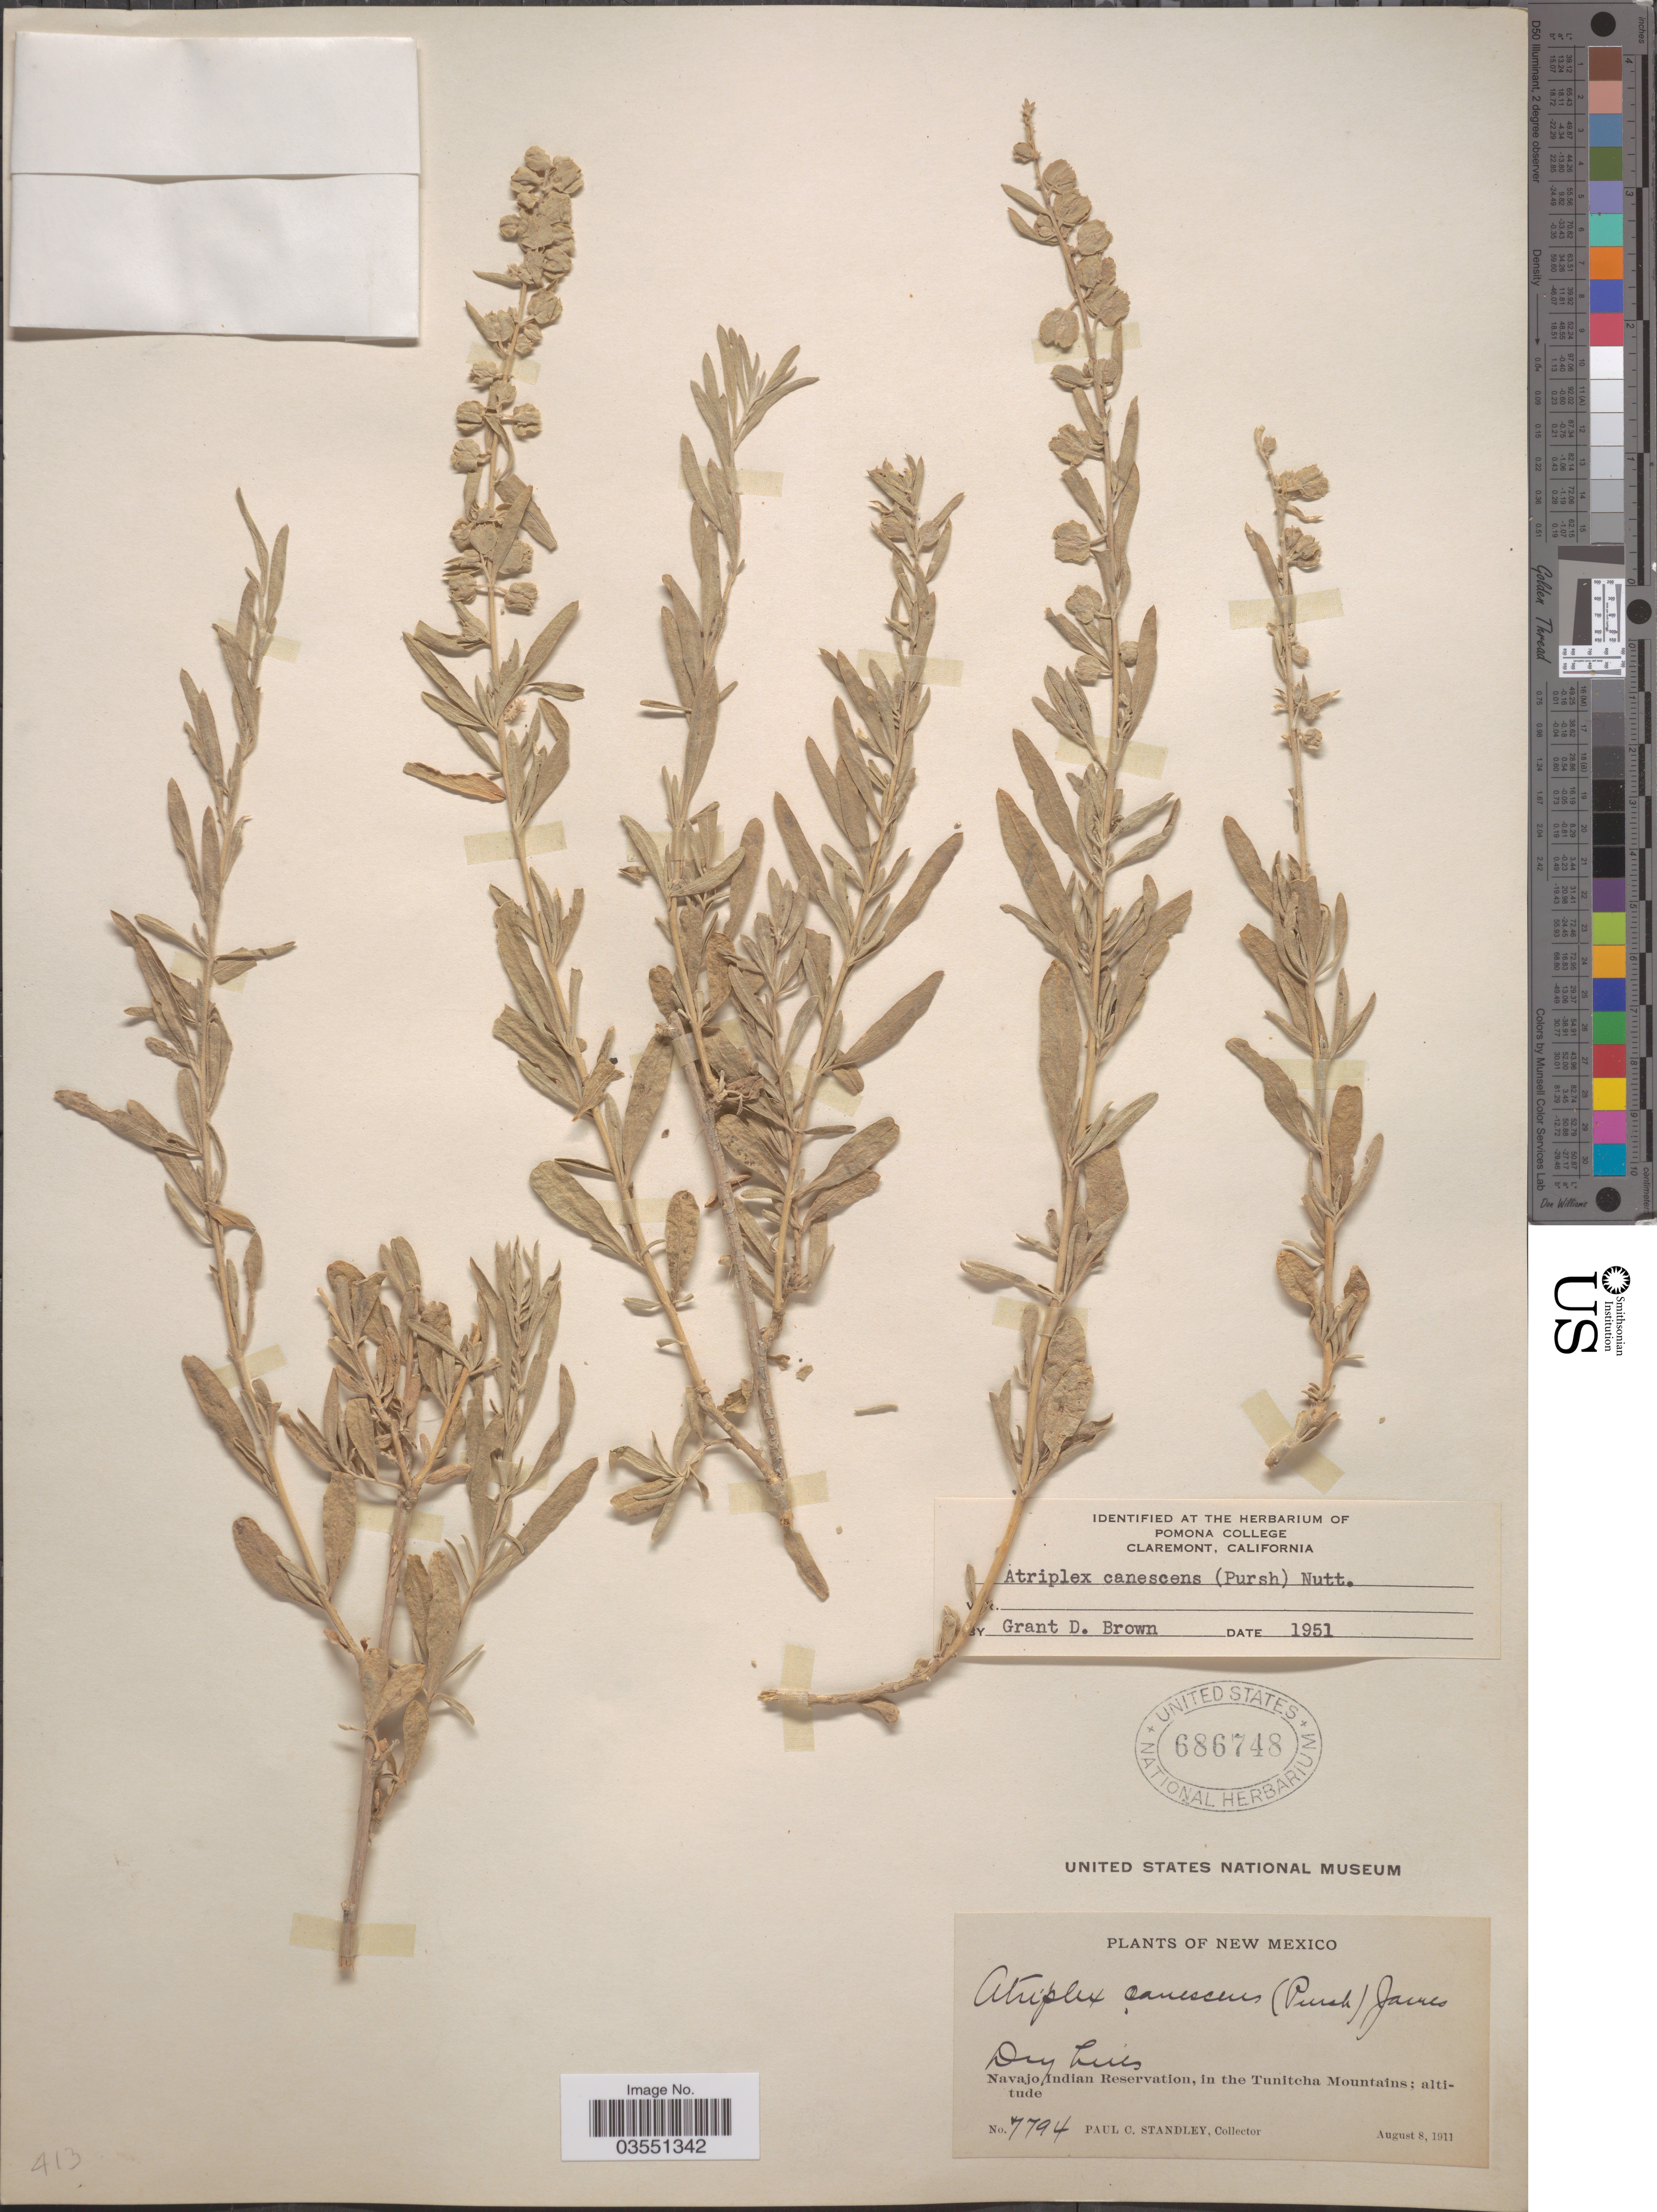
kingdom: Plantae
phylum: Tracheophyta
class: Magnoliopsida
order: Caryophyllales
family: Amaranthaceae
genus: Atriplex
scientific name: Atriplex canescens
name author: (Pursh) Nutt.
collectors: P. C. Standley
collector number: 7794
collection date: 1911-08-08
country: United States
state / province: New Mexico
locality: Navajo Indian Reservation, in the Tunitcha Mountains.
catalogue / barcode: US 686748